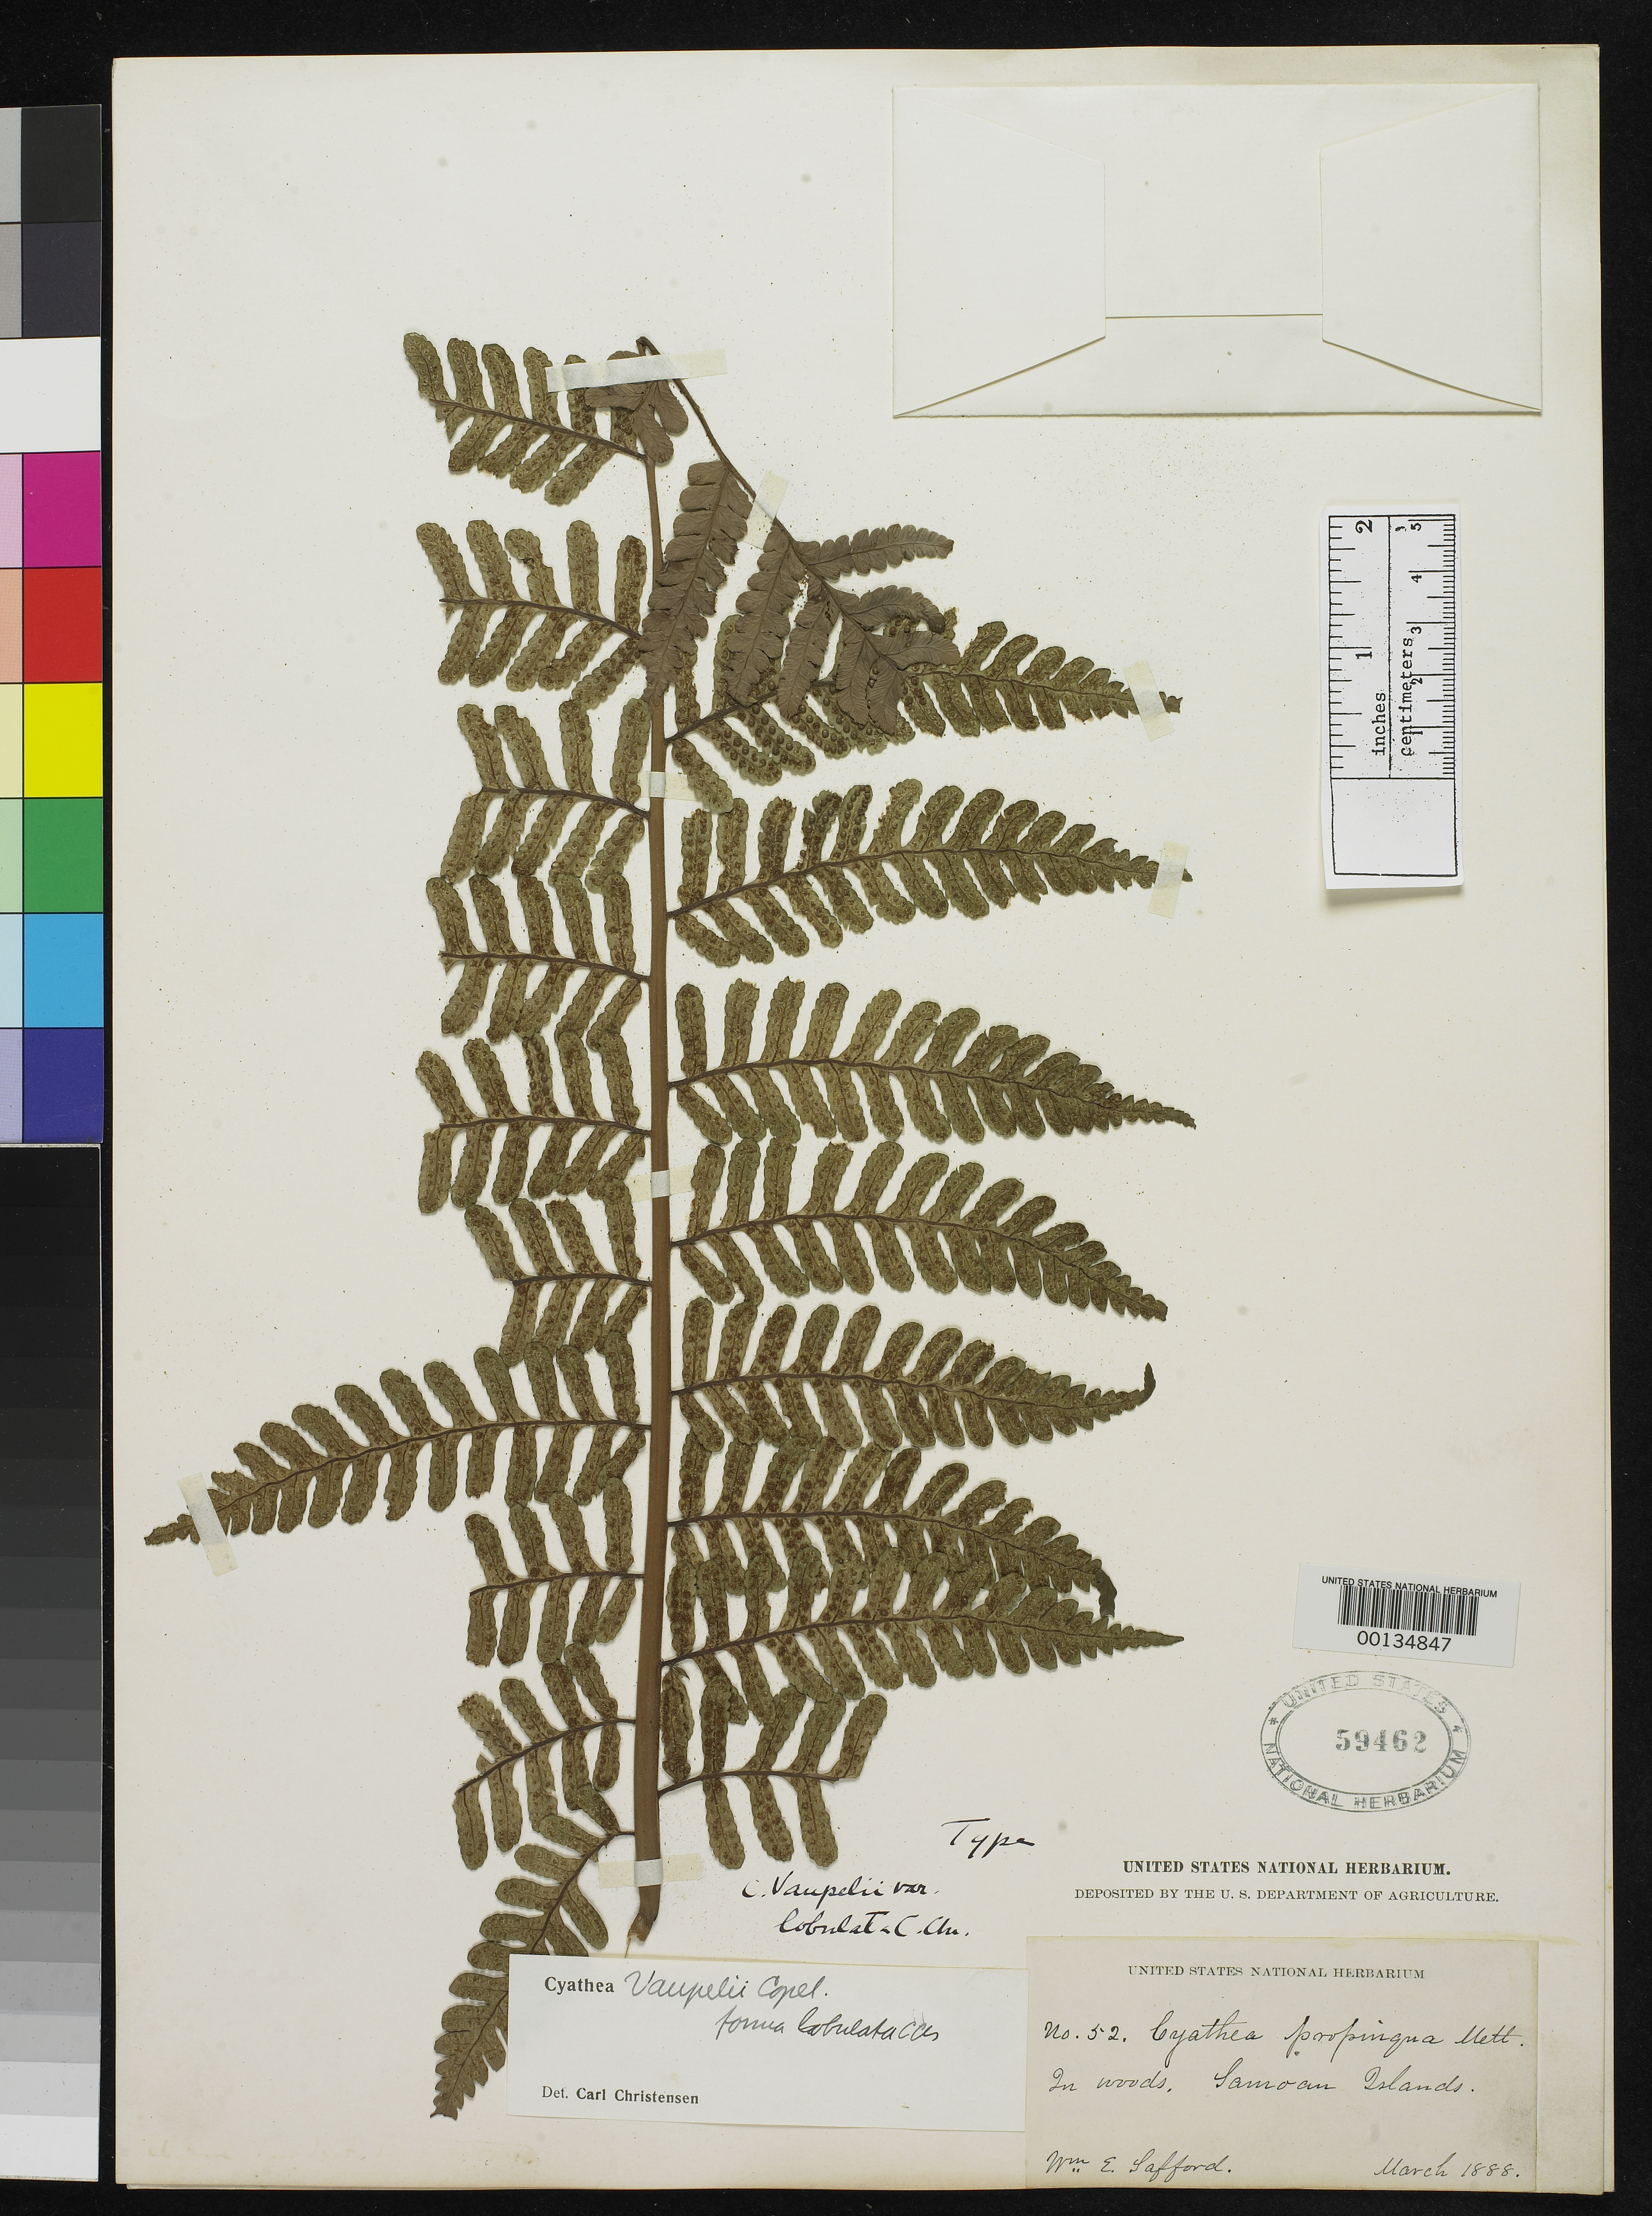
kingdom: Plantae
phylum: Tracheophyta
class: Polypodiopsida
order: Cyatheales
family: Cyatheaceae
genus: Cyathea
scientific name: Cyathea vaupelii var. lobulata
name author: C. Chr.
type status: Type Collection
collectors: W. E. Safford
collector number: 52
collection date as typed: Mar 1886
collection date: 1886-03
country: American Samoa / Samoa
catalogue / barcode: US 59462